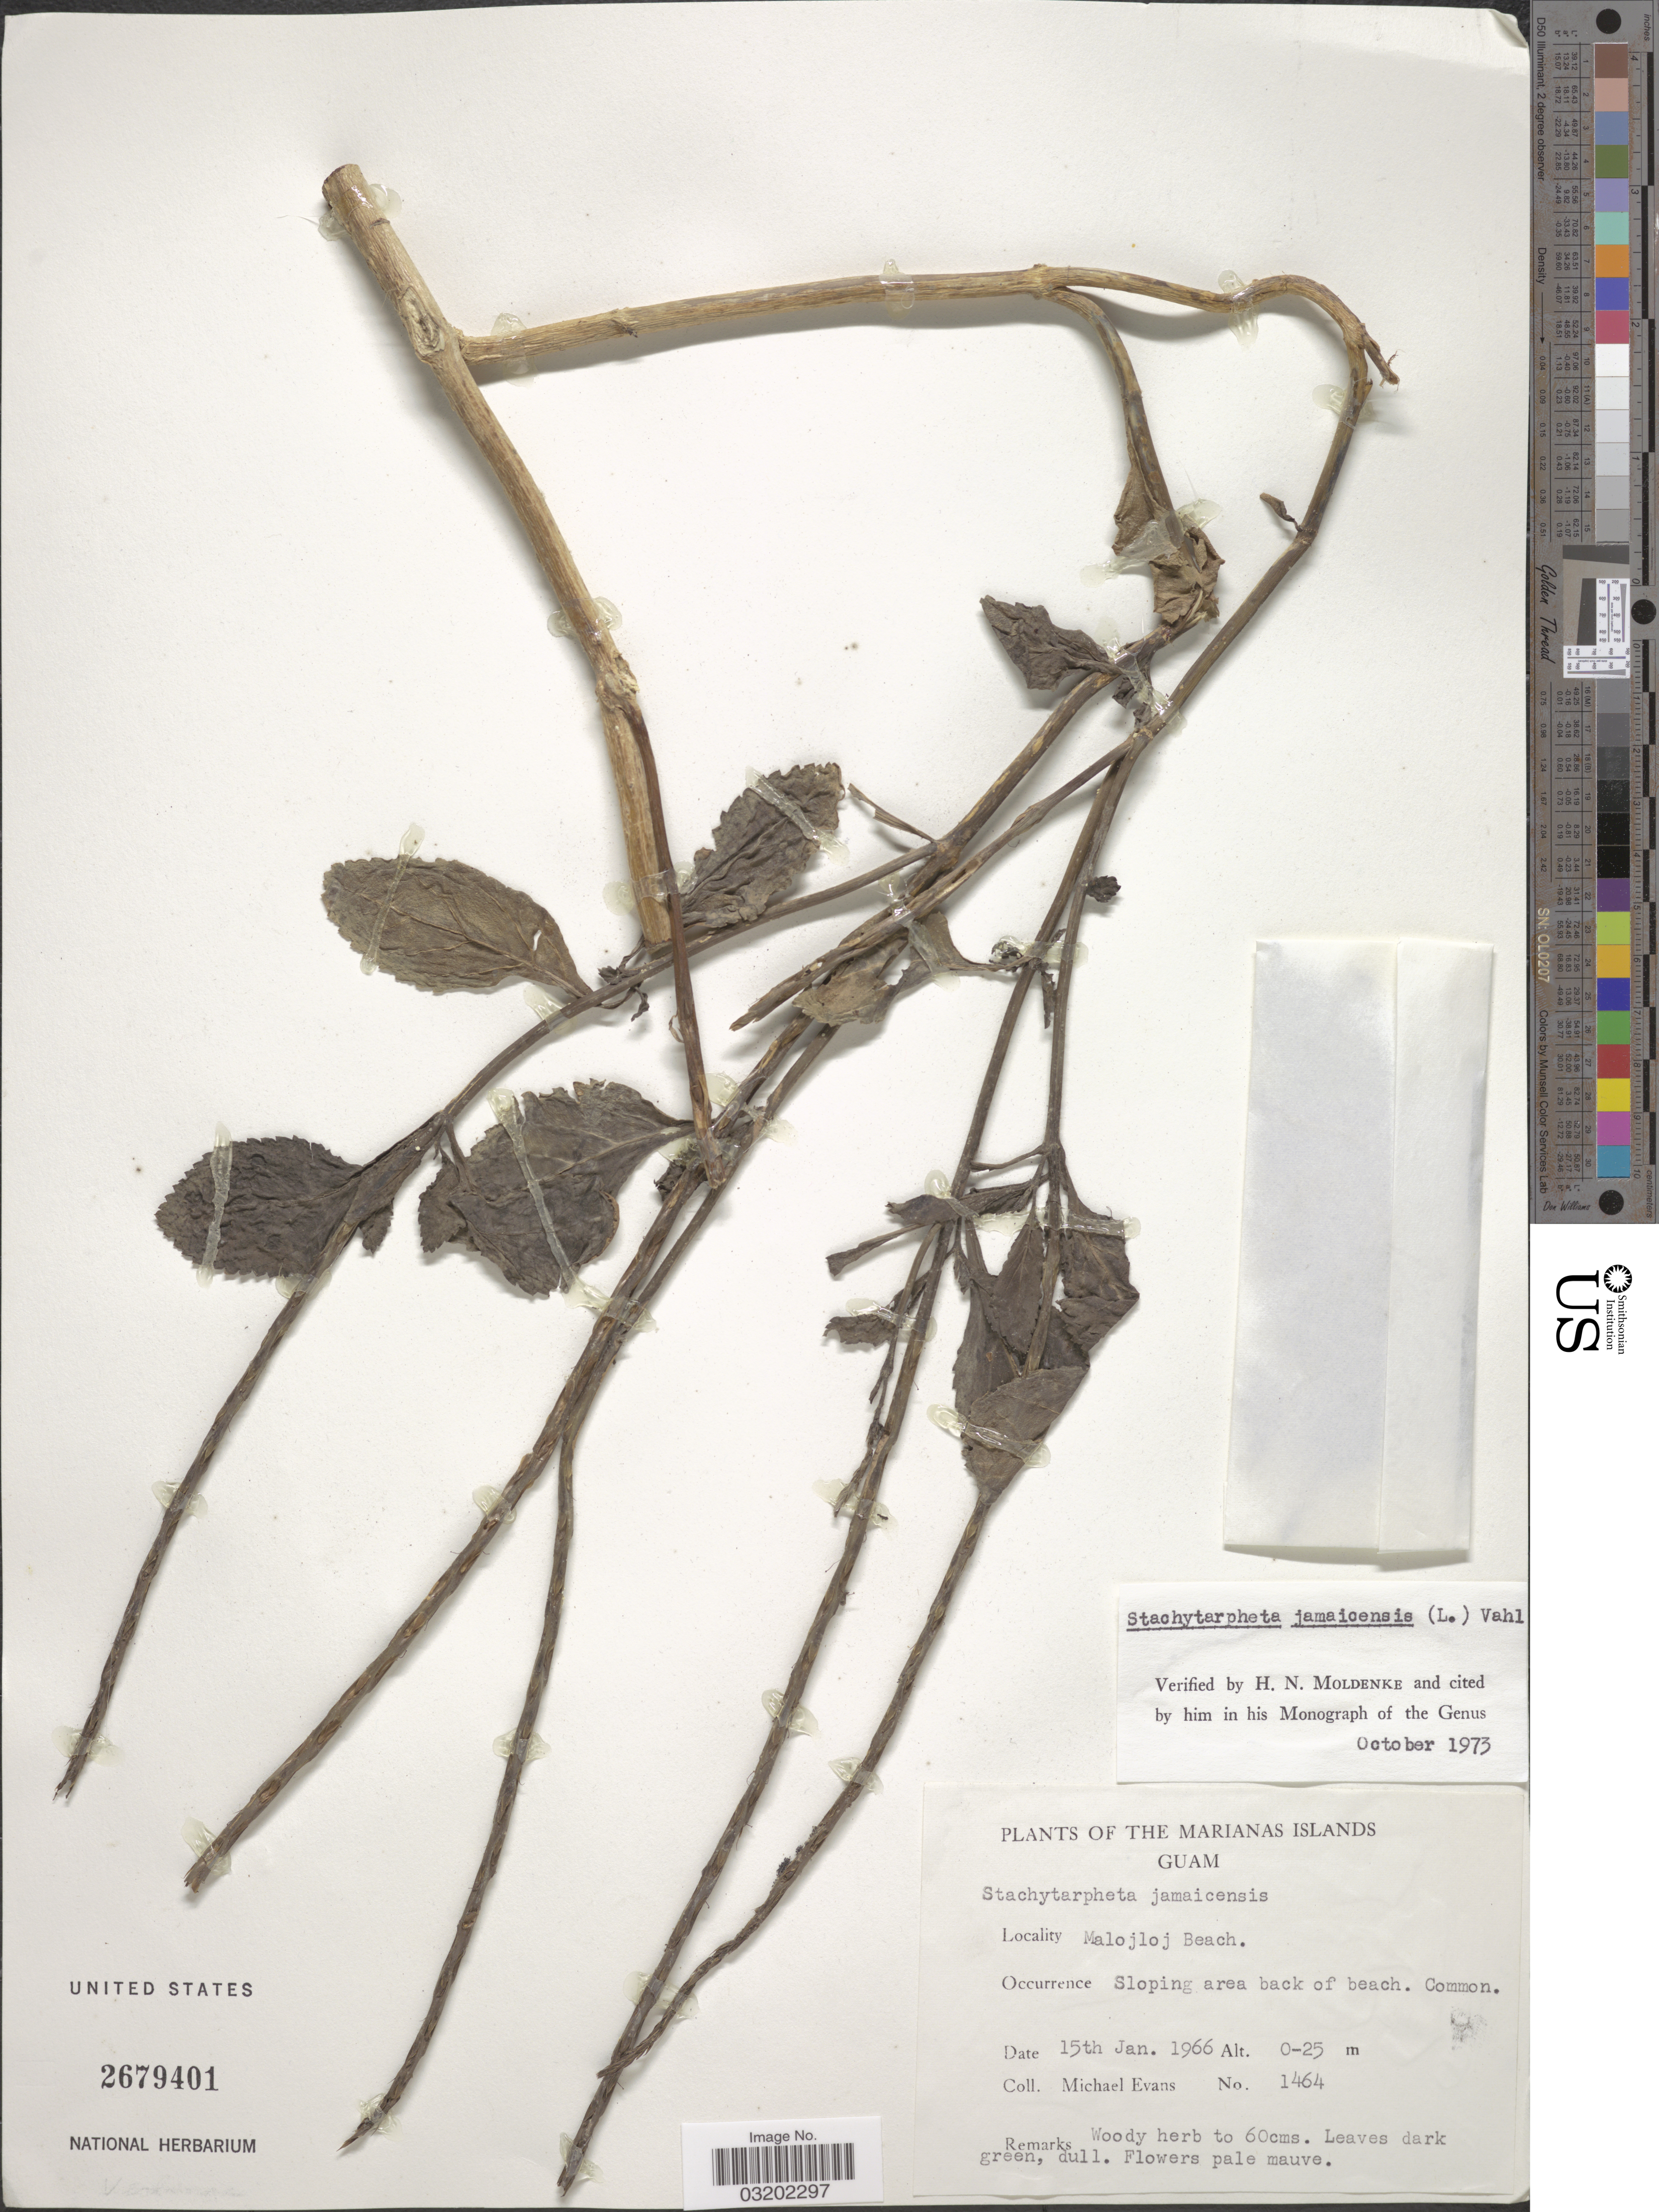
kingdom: Plantae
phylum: Tracheophyta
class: Magnoliopsida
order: Lamiales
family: Verbenaceae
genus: Stachytarpheta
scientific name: Stachytarpheta jamaicensis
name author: (L.) Vahl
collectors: M. Evans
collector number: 1464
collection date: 1966-01-15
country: Guam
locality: Marianas Islands. Malojloj Beach.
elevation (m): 0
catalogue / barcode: US 2679401